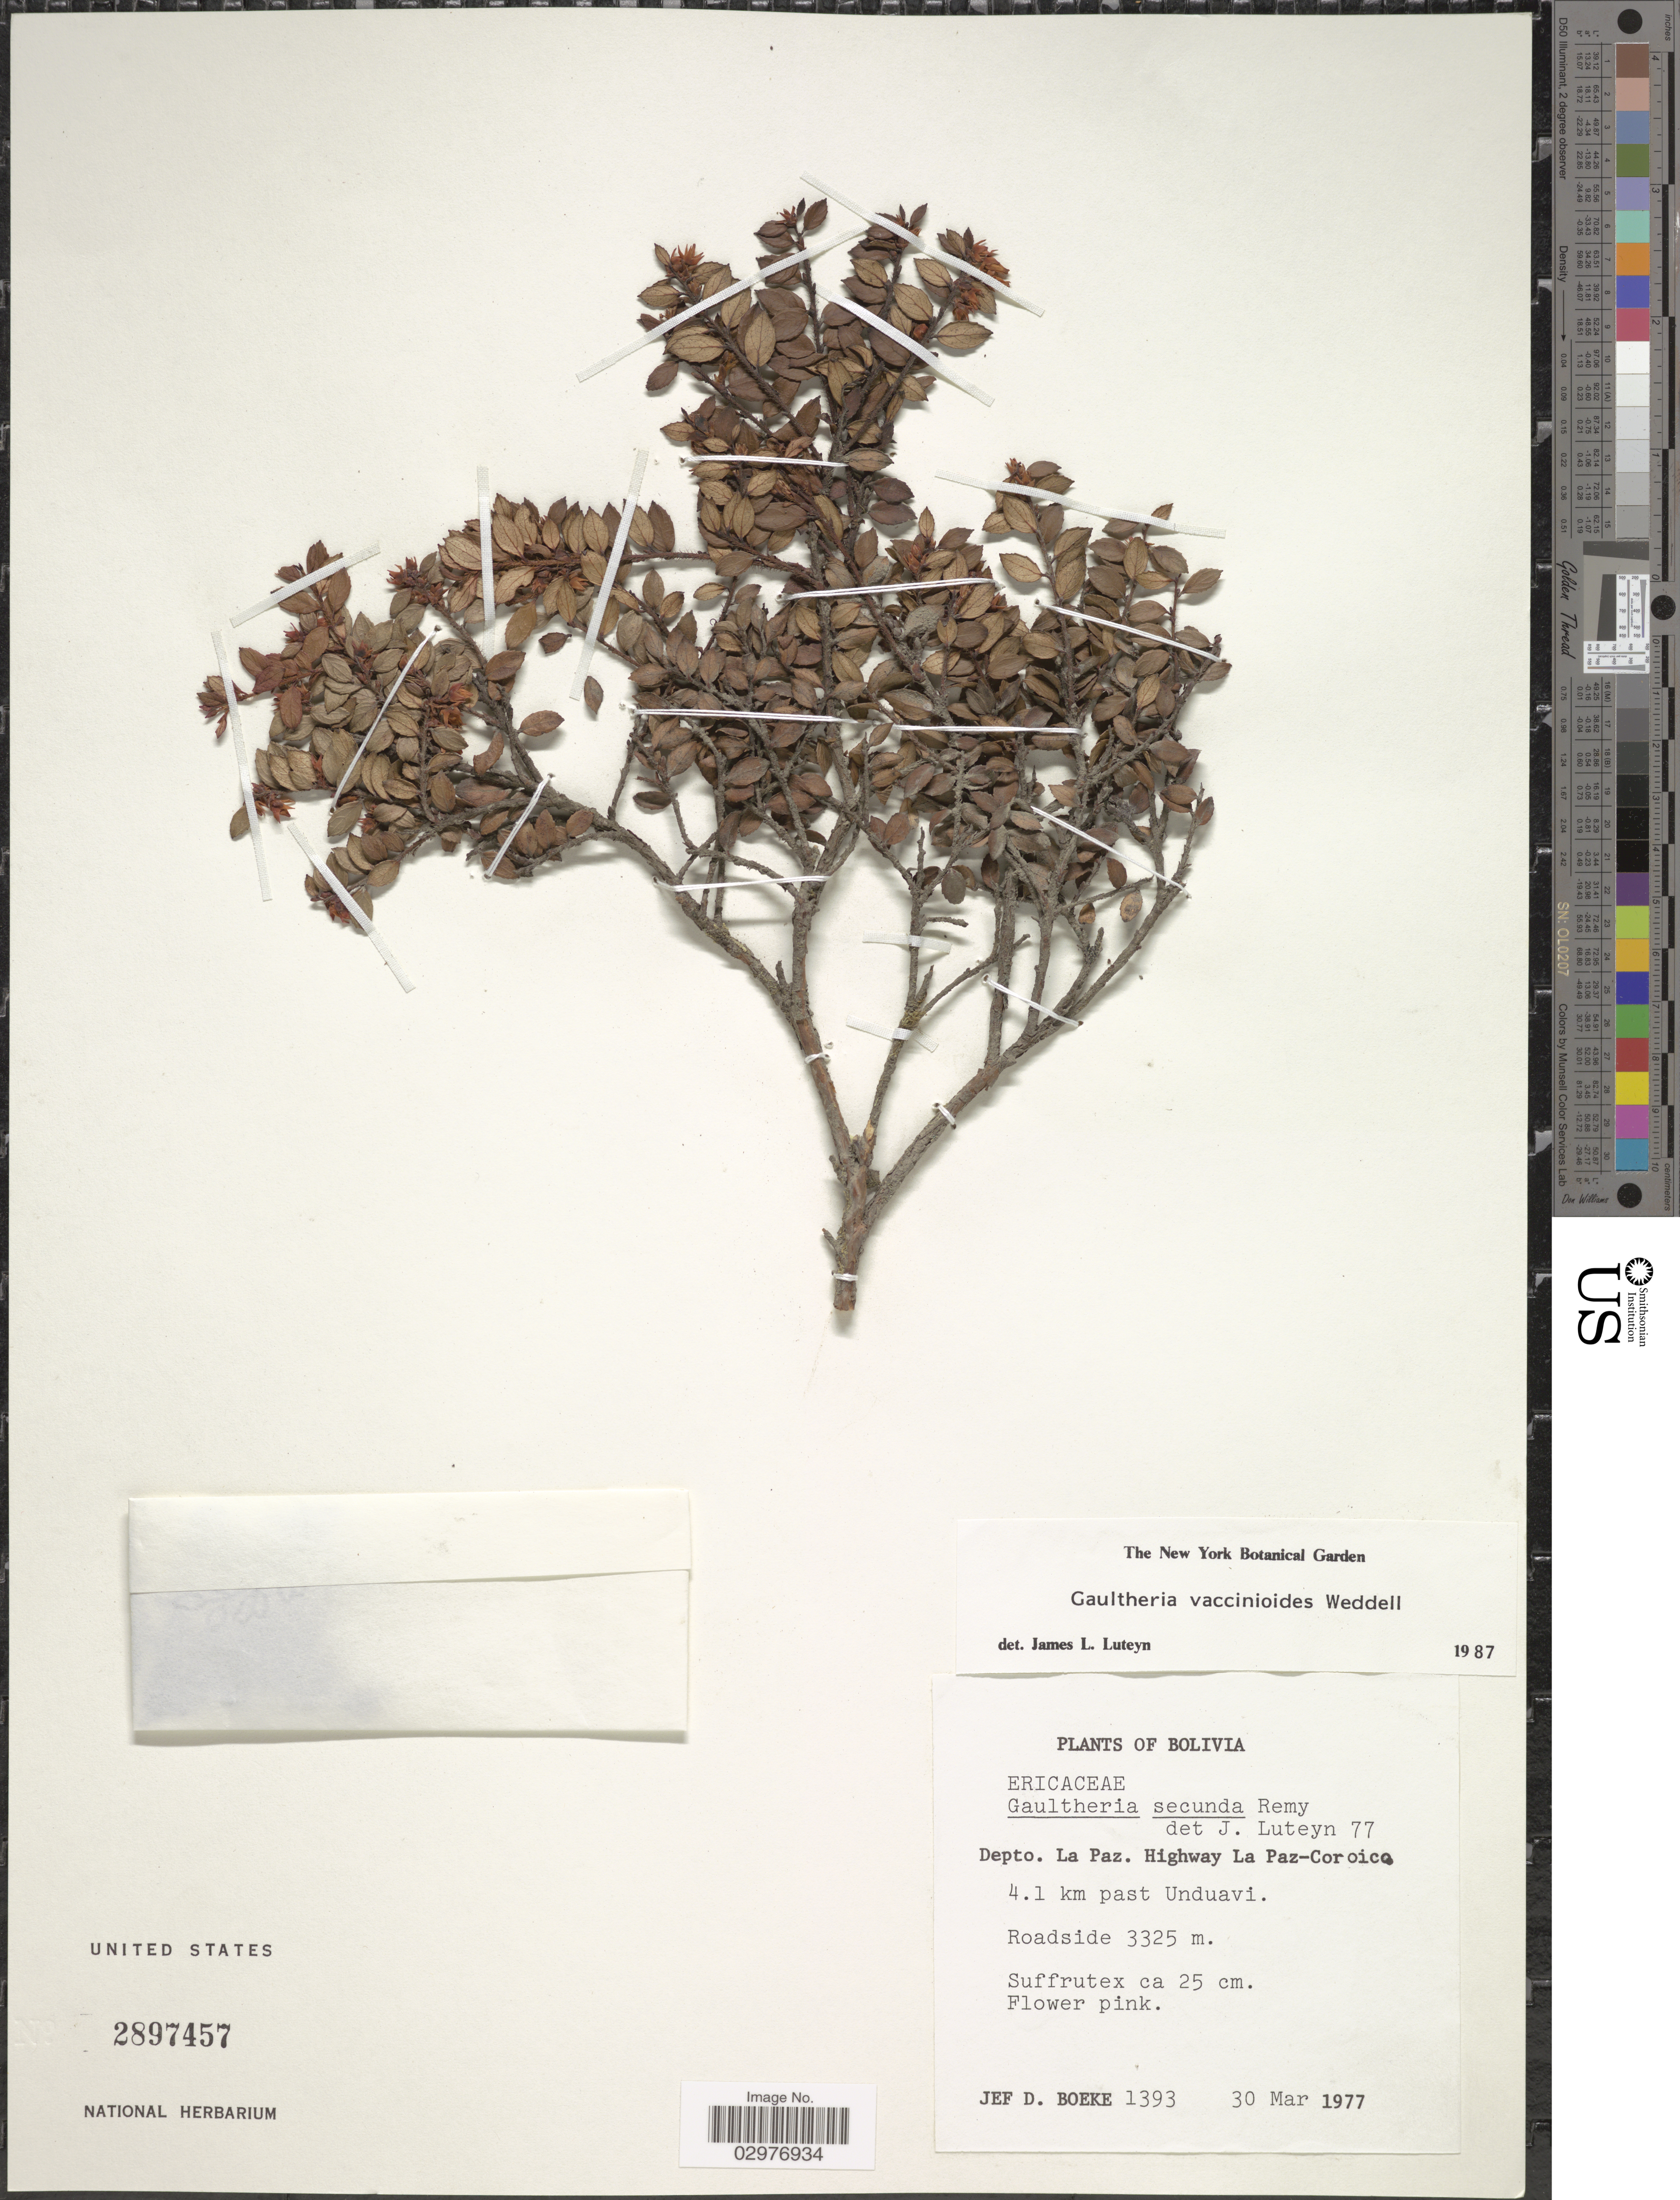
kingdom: Plantae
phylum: Tracheophyta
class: Magnoliopsida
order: Ericales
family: Ericaceae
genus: Gaultheria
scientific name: Gaultheria vaccinioides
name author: Wedd.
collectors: J. Boeke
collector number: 1393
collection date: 1977-03-30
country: Bolivia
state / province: La Paz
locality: Depto. La Paz. Highway La Paz-Coroico. 4.1 km past Unduavi. Roadside.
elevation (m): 3325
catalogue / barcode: US 2897457